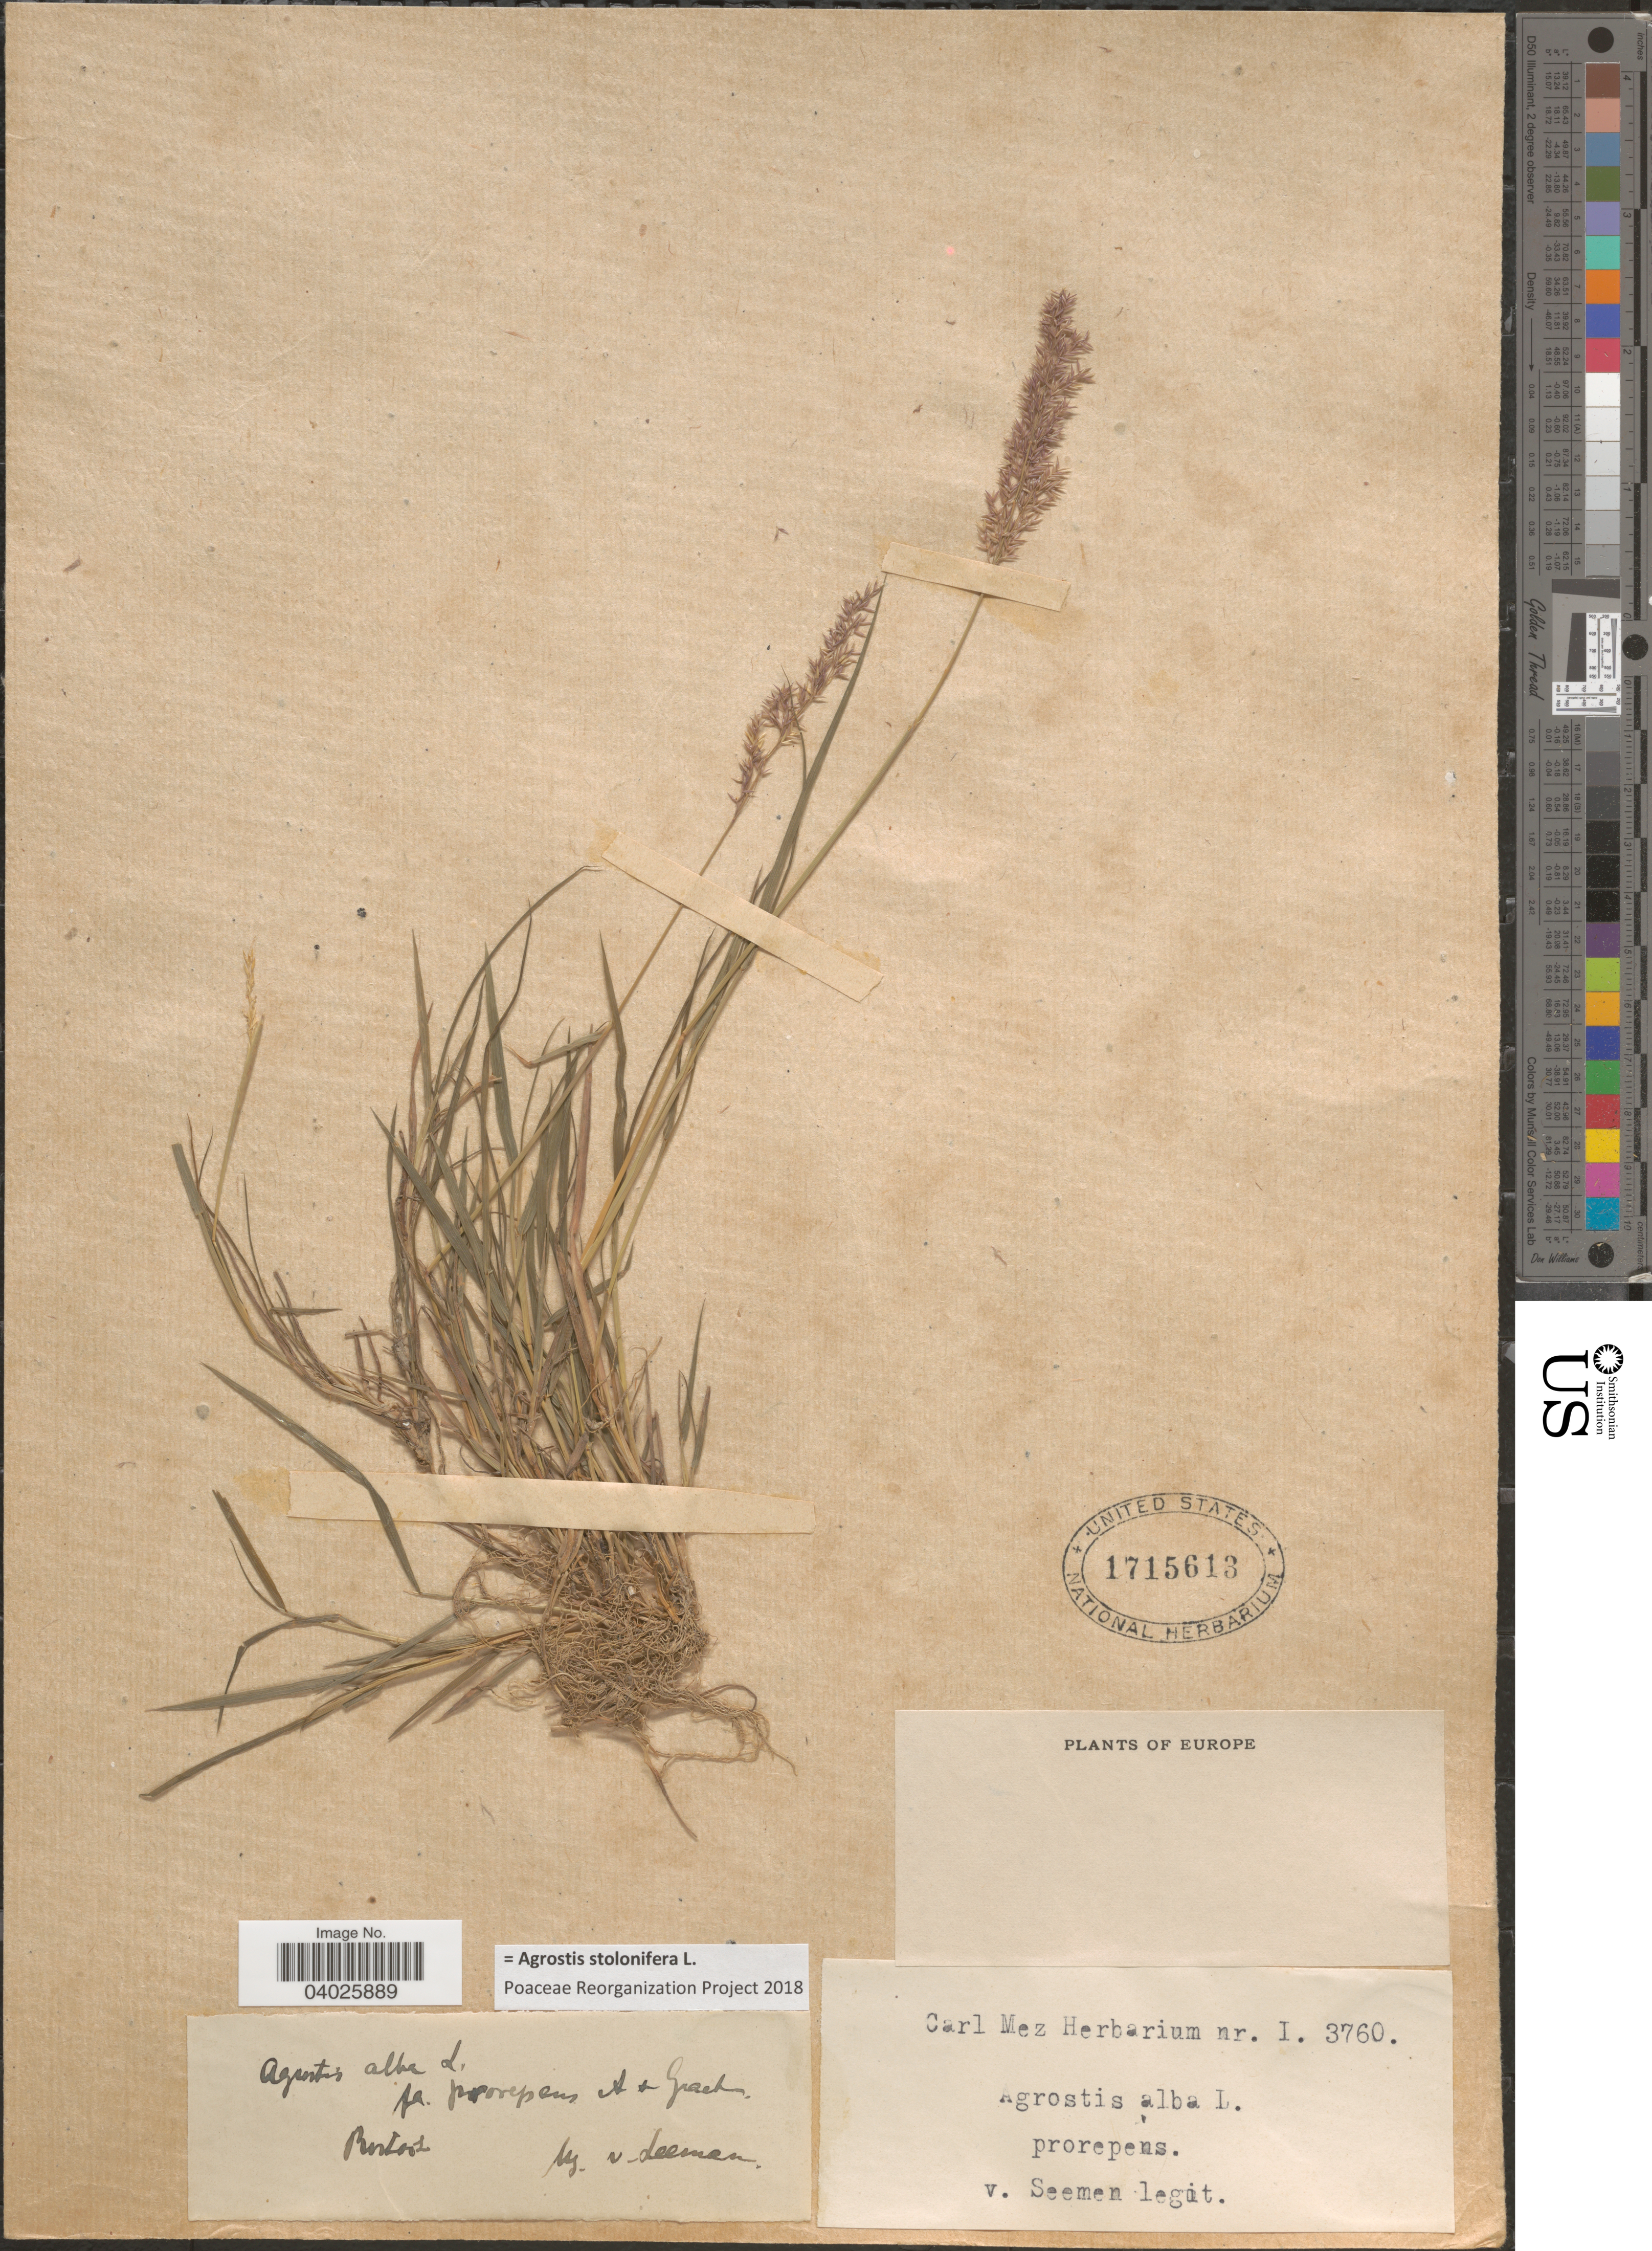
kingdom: Plantae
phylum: Tracheophyta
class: Liliopsida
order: Poales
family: Poaceae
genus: Agrostis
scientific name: Agrostis stolonifera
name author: L.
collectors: v. Seemen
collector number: I3760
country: Russian Federation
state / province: Rostov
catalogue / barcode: US 1715613